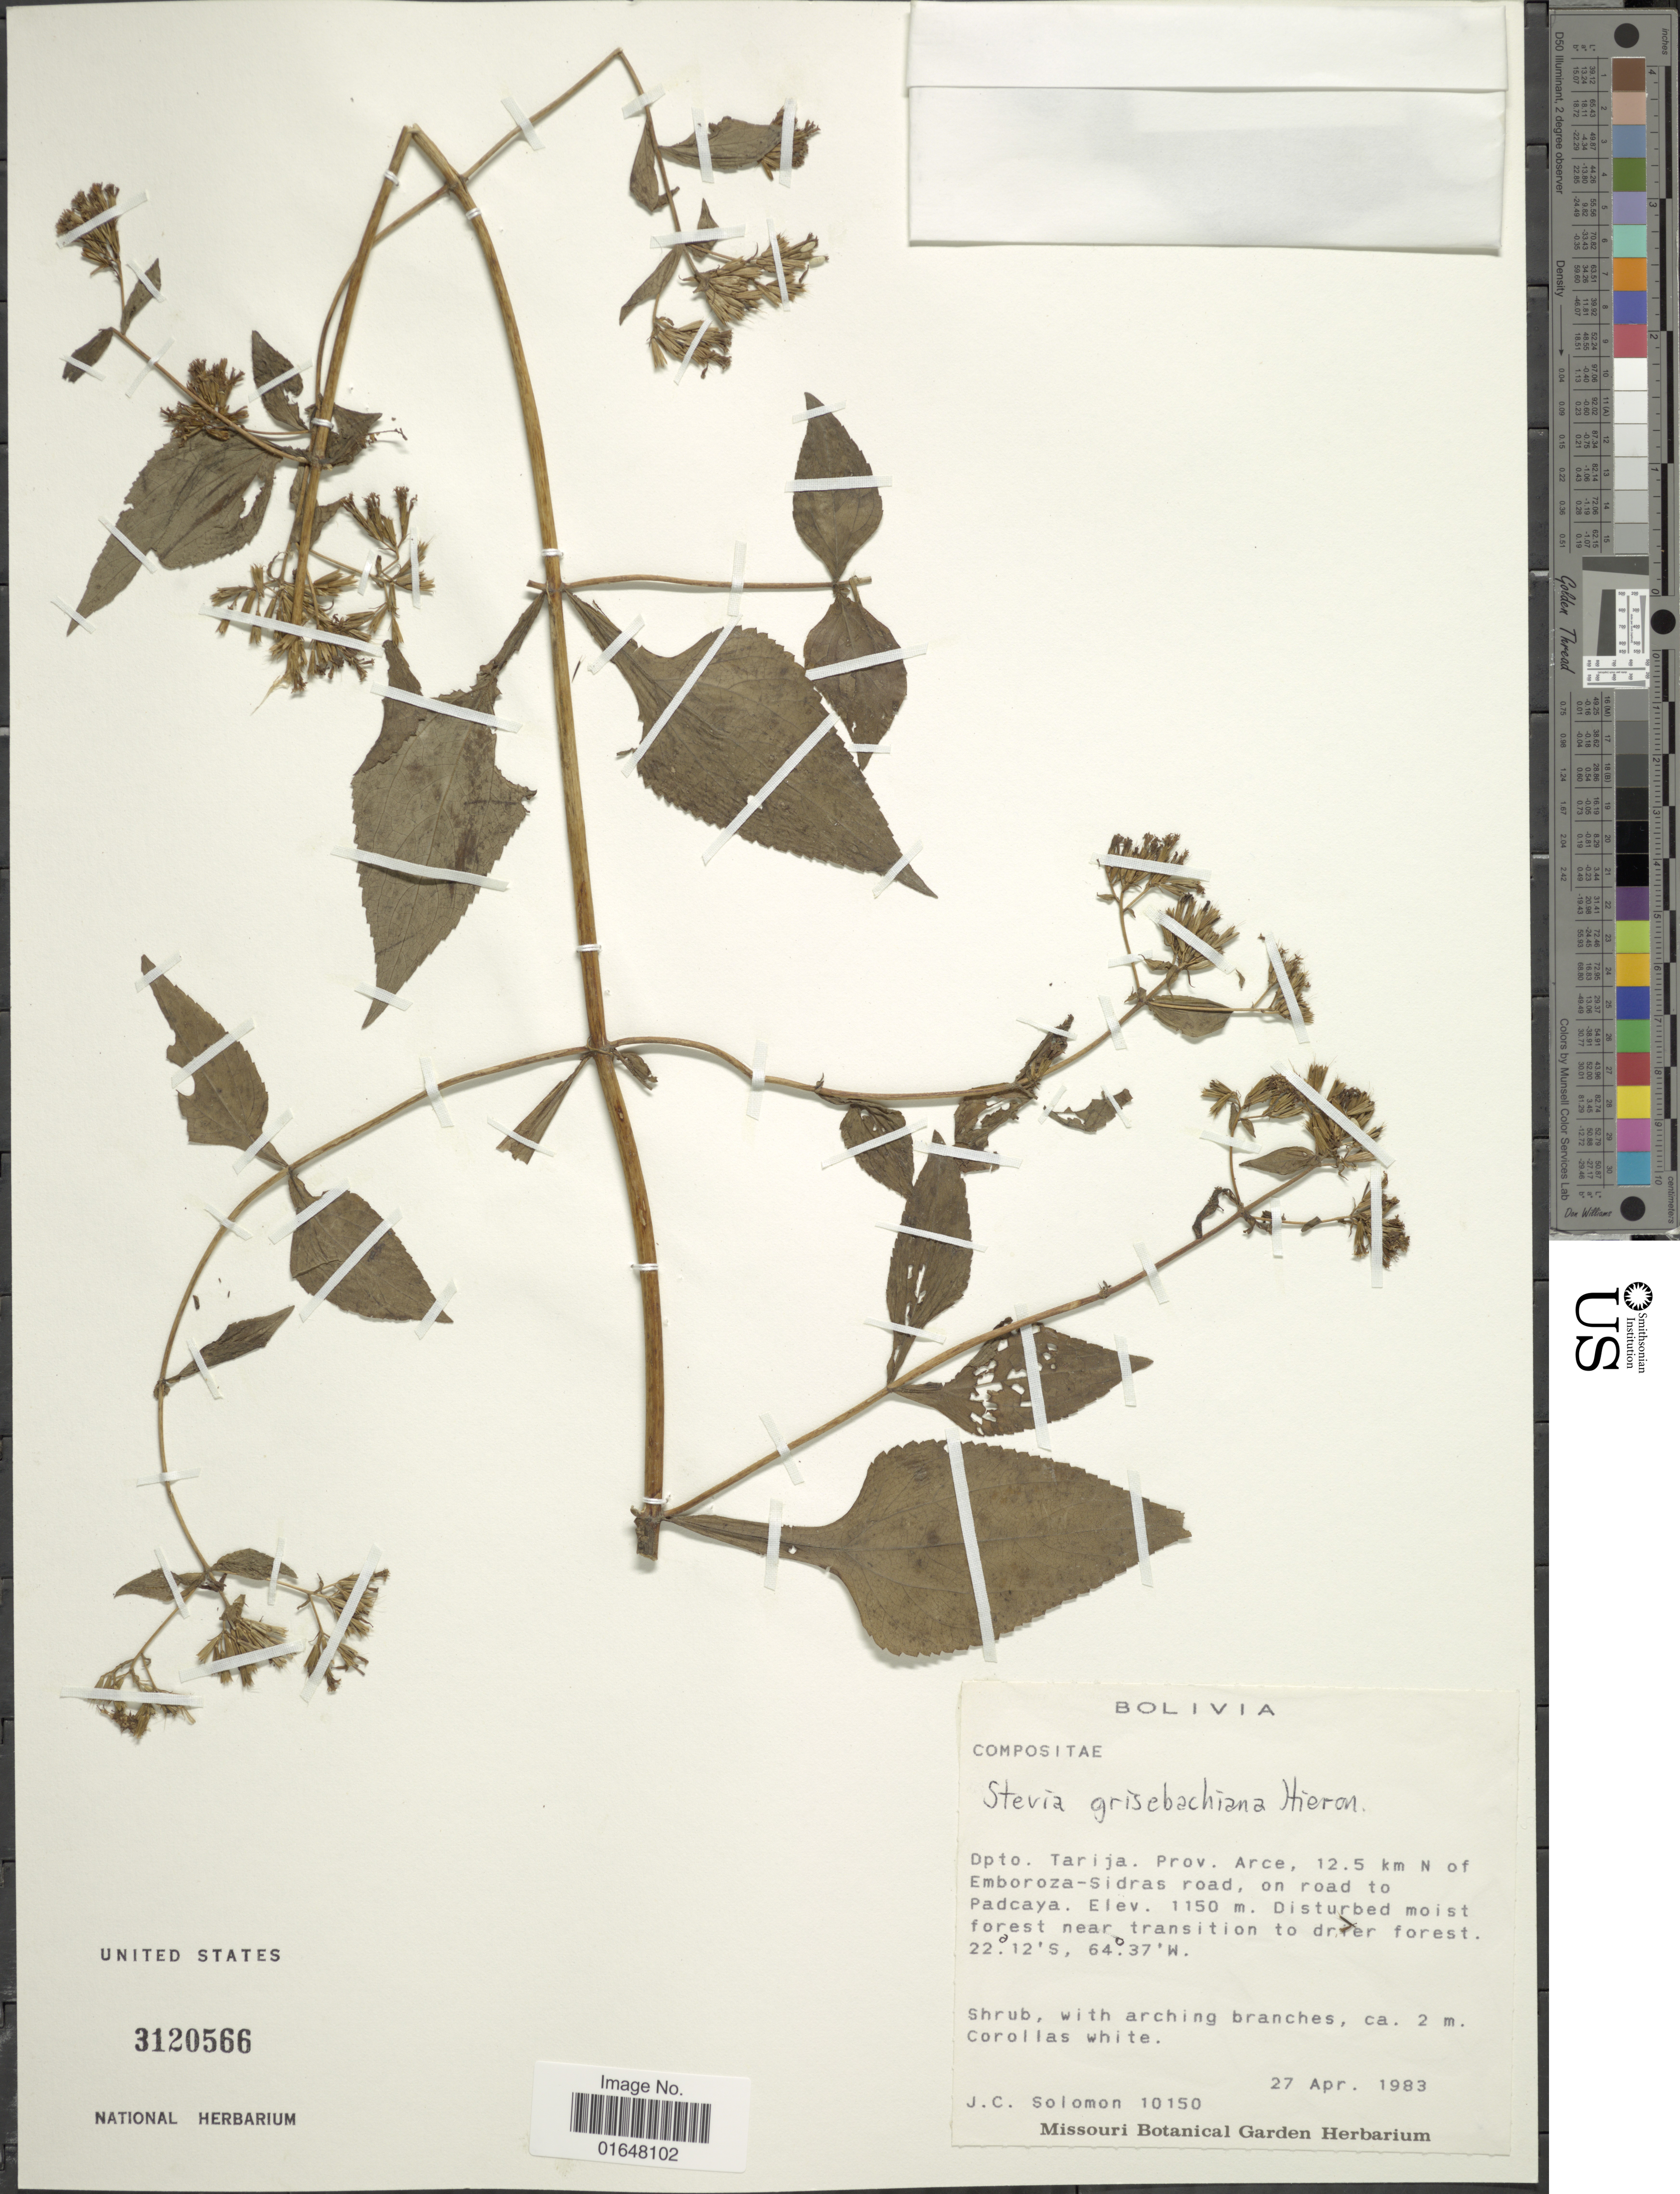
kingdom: Plantae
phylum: Tracheophyta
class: Magnoliopsida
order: Asterales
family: Asteraceae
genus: Stevia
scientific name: Stevia grisebachiana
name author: Hieron.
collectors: J. C. Solomon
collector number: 10150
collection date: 1983-04-27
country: Bolivia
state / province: Tarija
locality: Prov. Arce, 12.5 km N of Emboroza-Sidras road, on road to Padcaya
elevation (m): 1150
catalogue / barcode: US 3120566